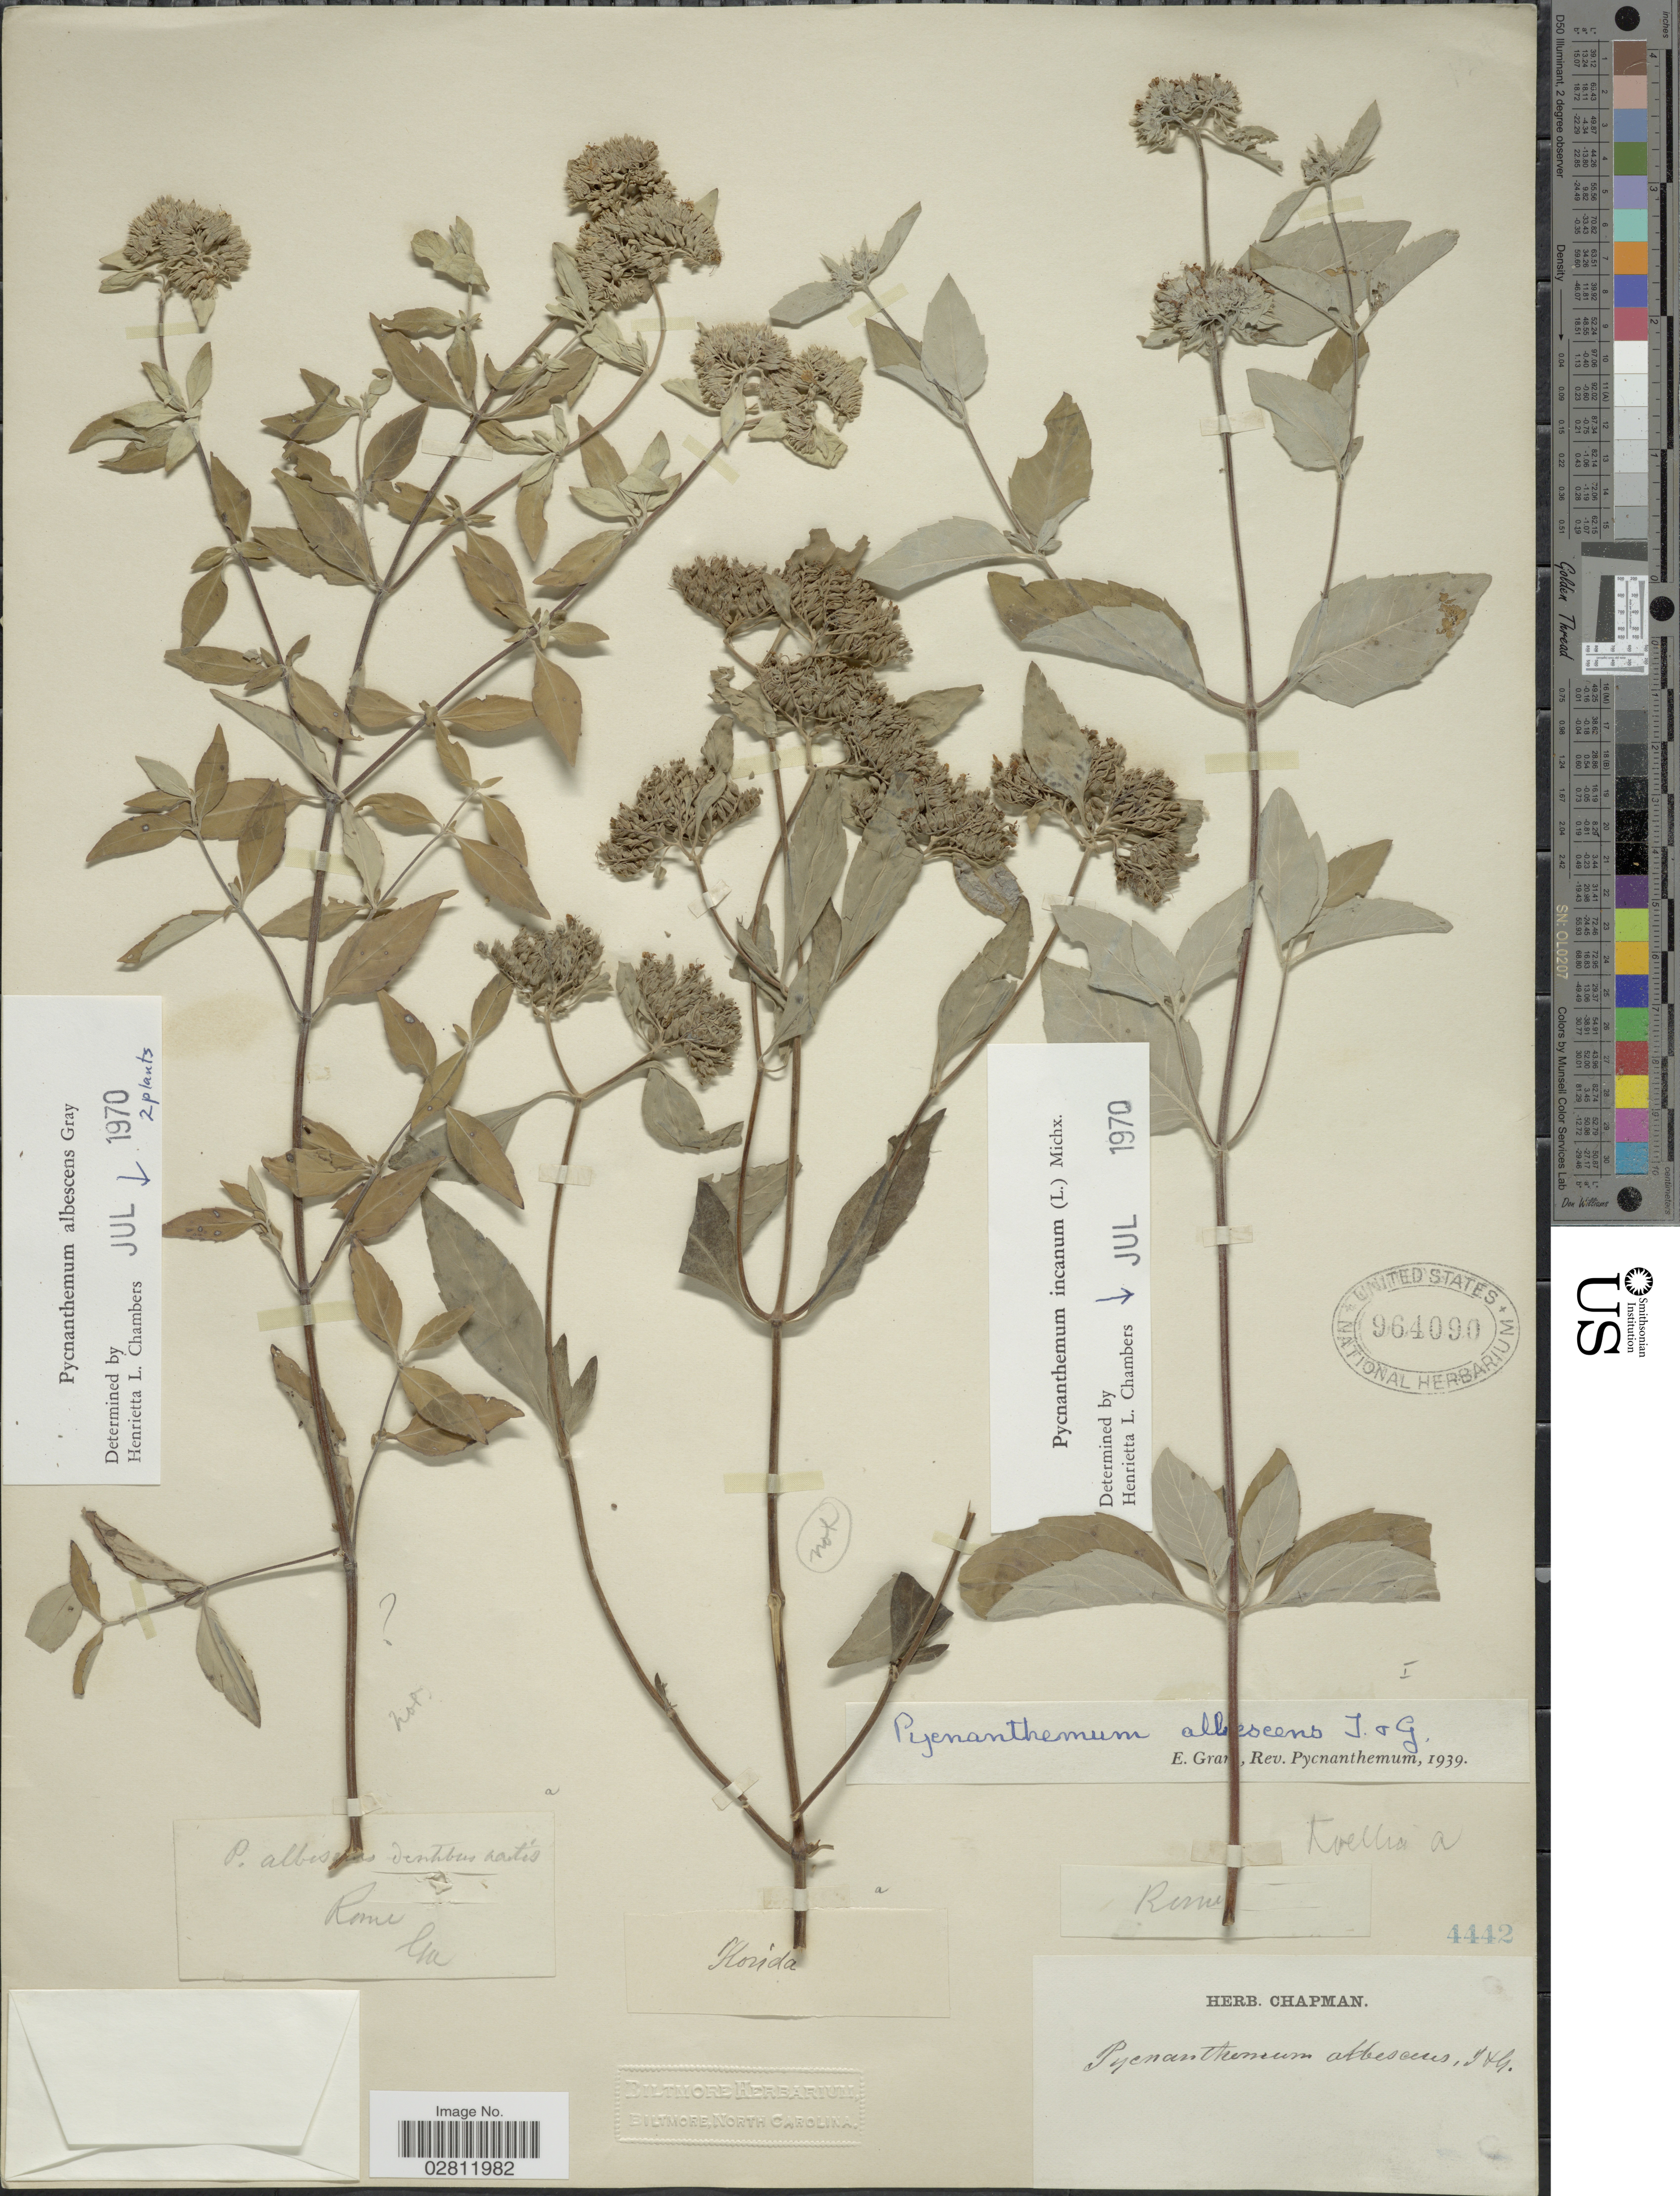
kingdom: Plantae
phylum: Tracheophyta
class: Magnoliopsida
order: Lamiales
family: Lamiaceae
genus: Pycnanthemum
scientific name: Pycnanthemum incanum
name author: (L.) Michx.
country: United States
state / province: Georgia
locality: Rome. [unsure placement]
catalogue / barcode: US 964090-2